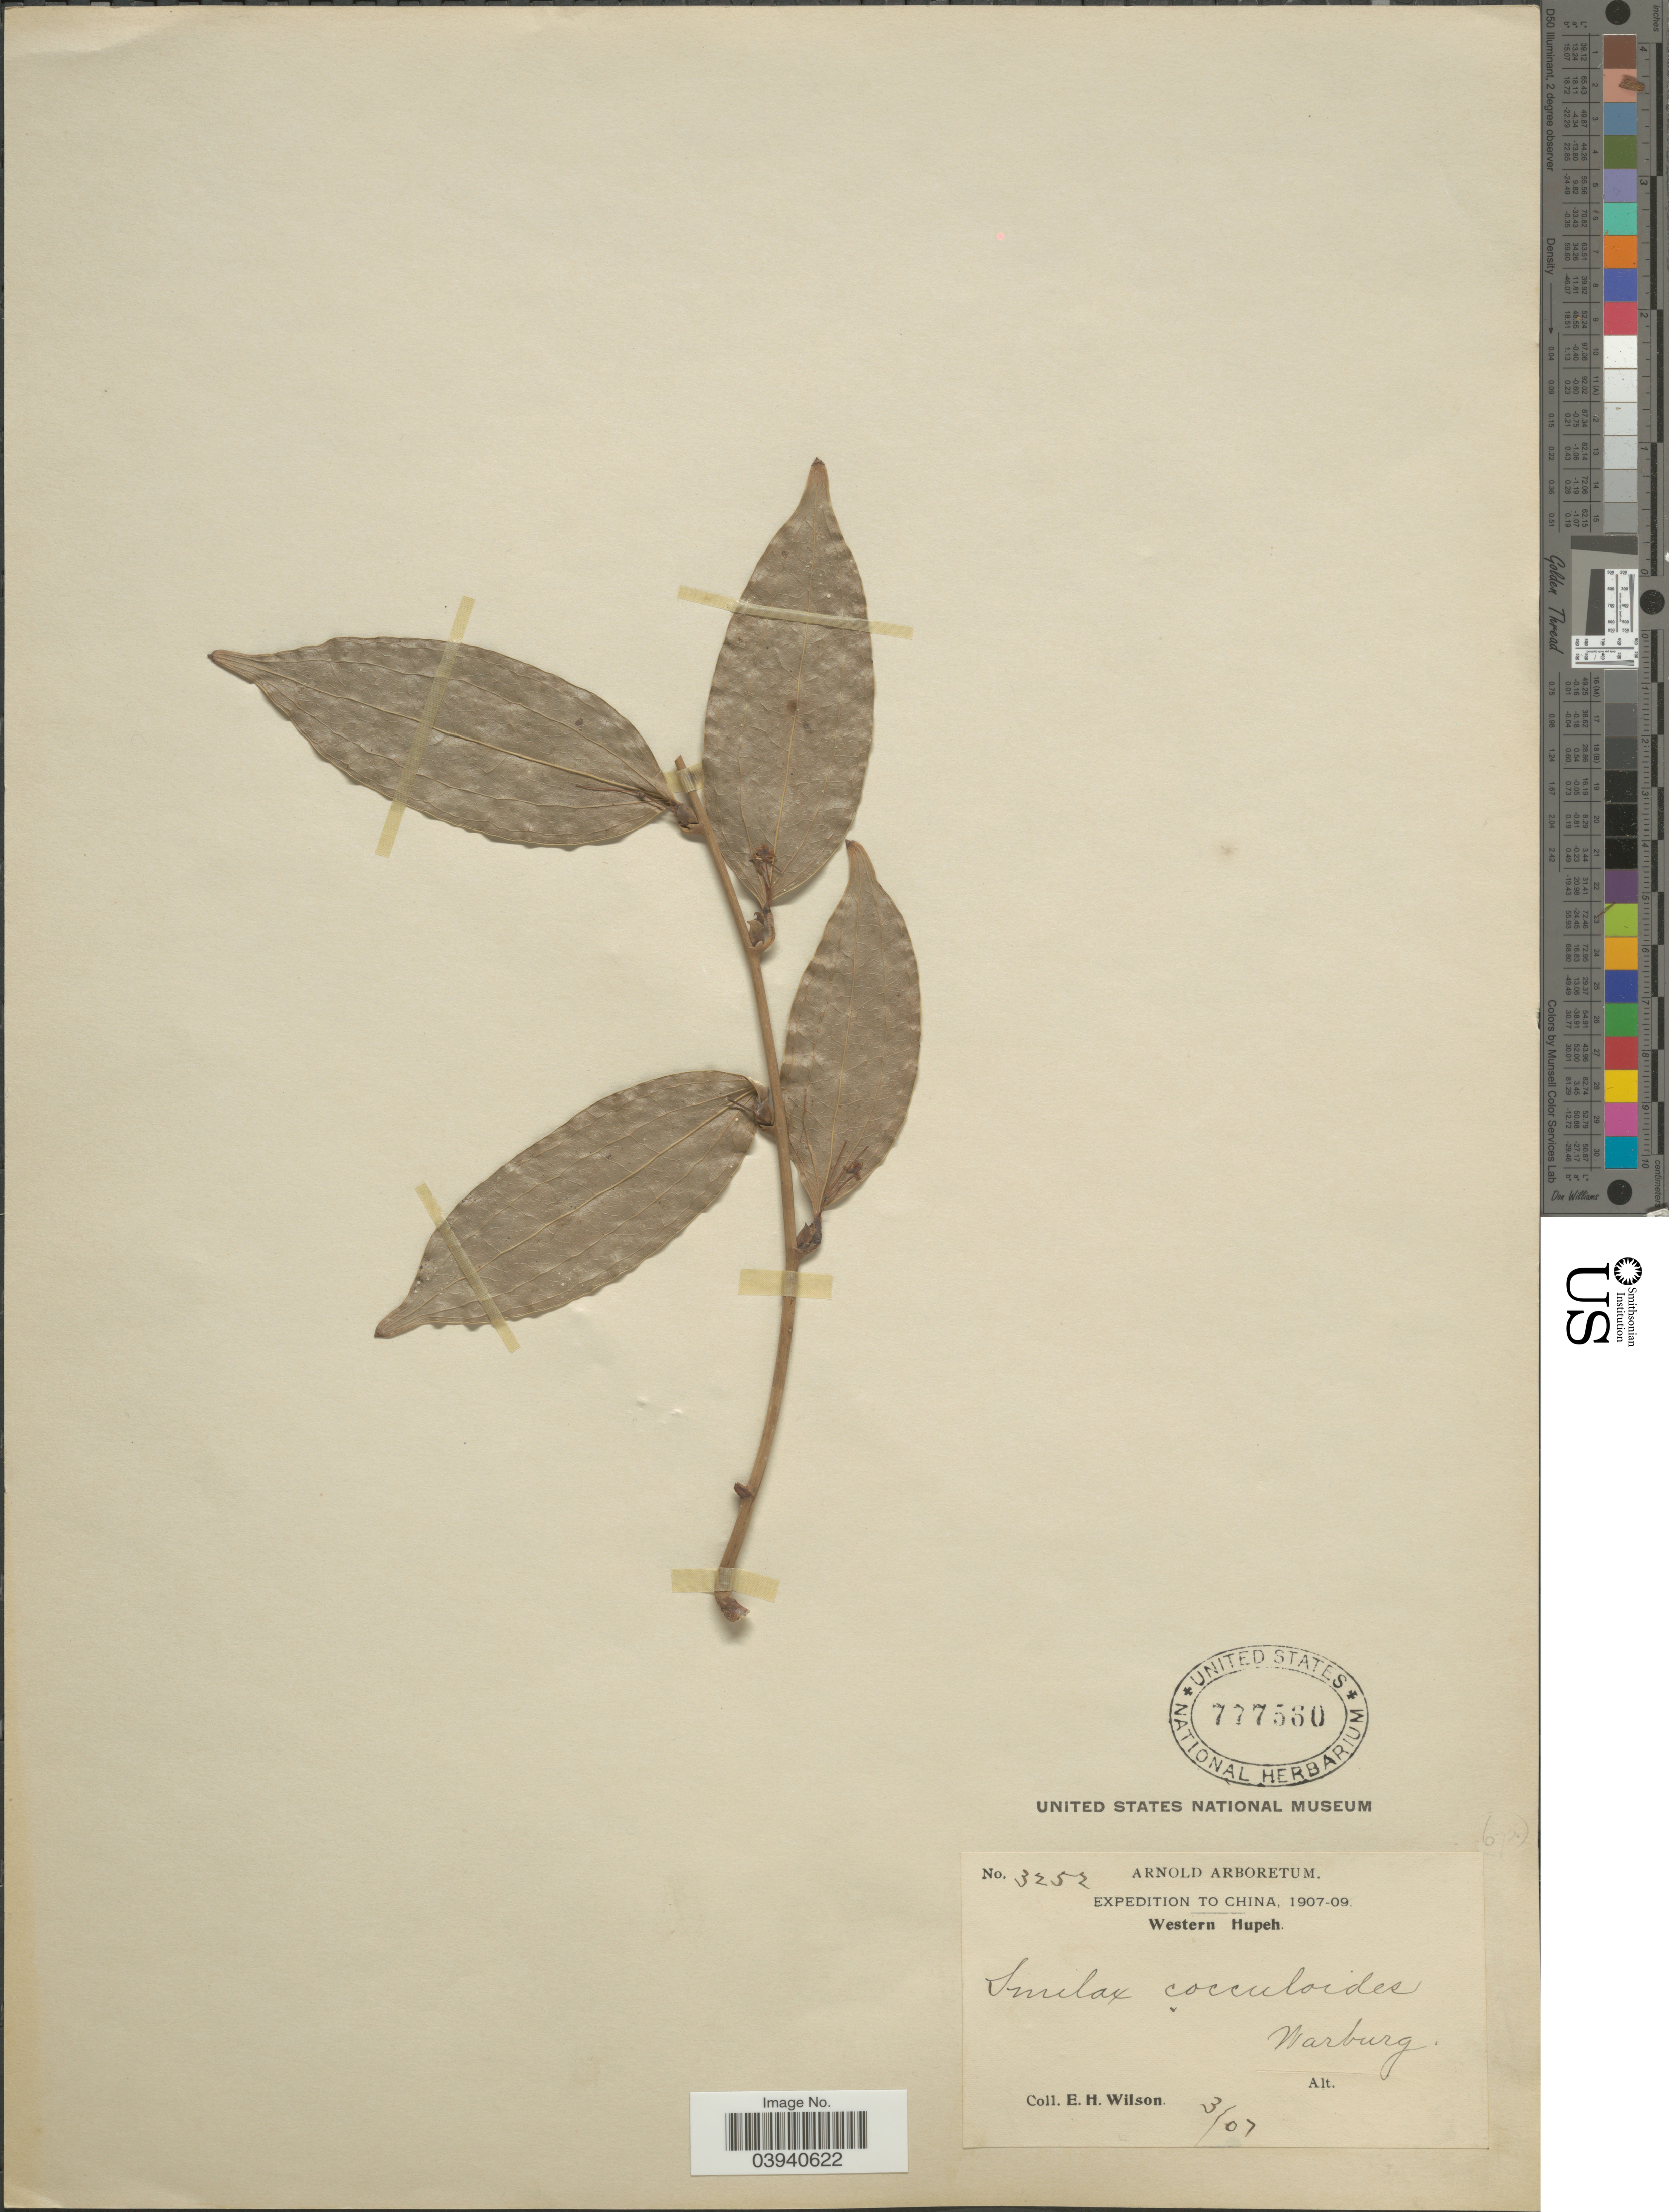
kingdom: Plantae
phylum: Tracheophyta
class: Liliopsida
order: Liliales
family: Smilacaceae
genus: Smilax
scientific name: Smilax cocculoides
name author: Warb. in Diels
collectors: E. Wilson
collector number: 3252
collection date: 1907-03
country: China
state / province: Hubei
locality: Western Hupeh.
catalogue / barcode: US 777560